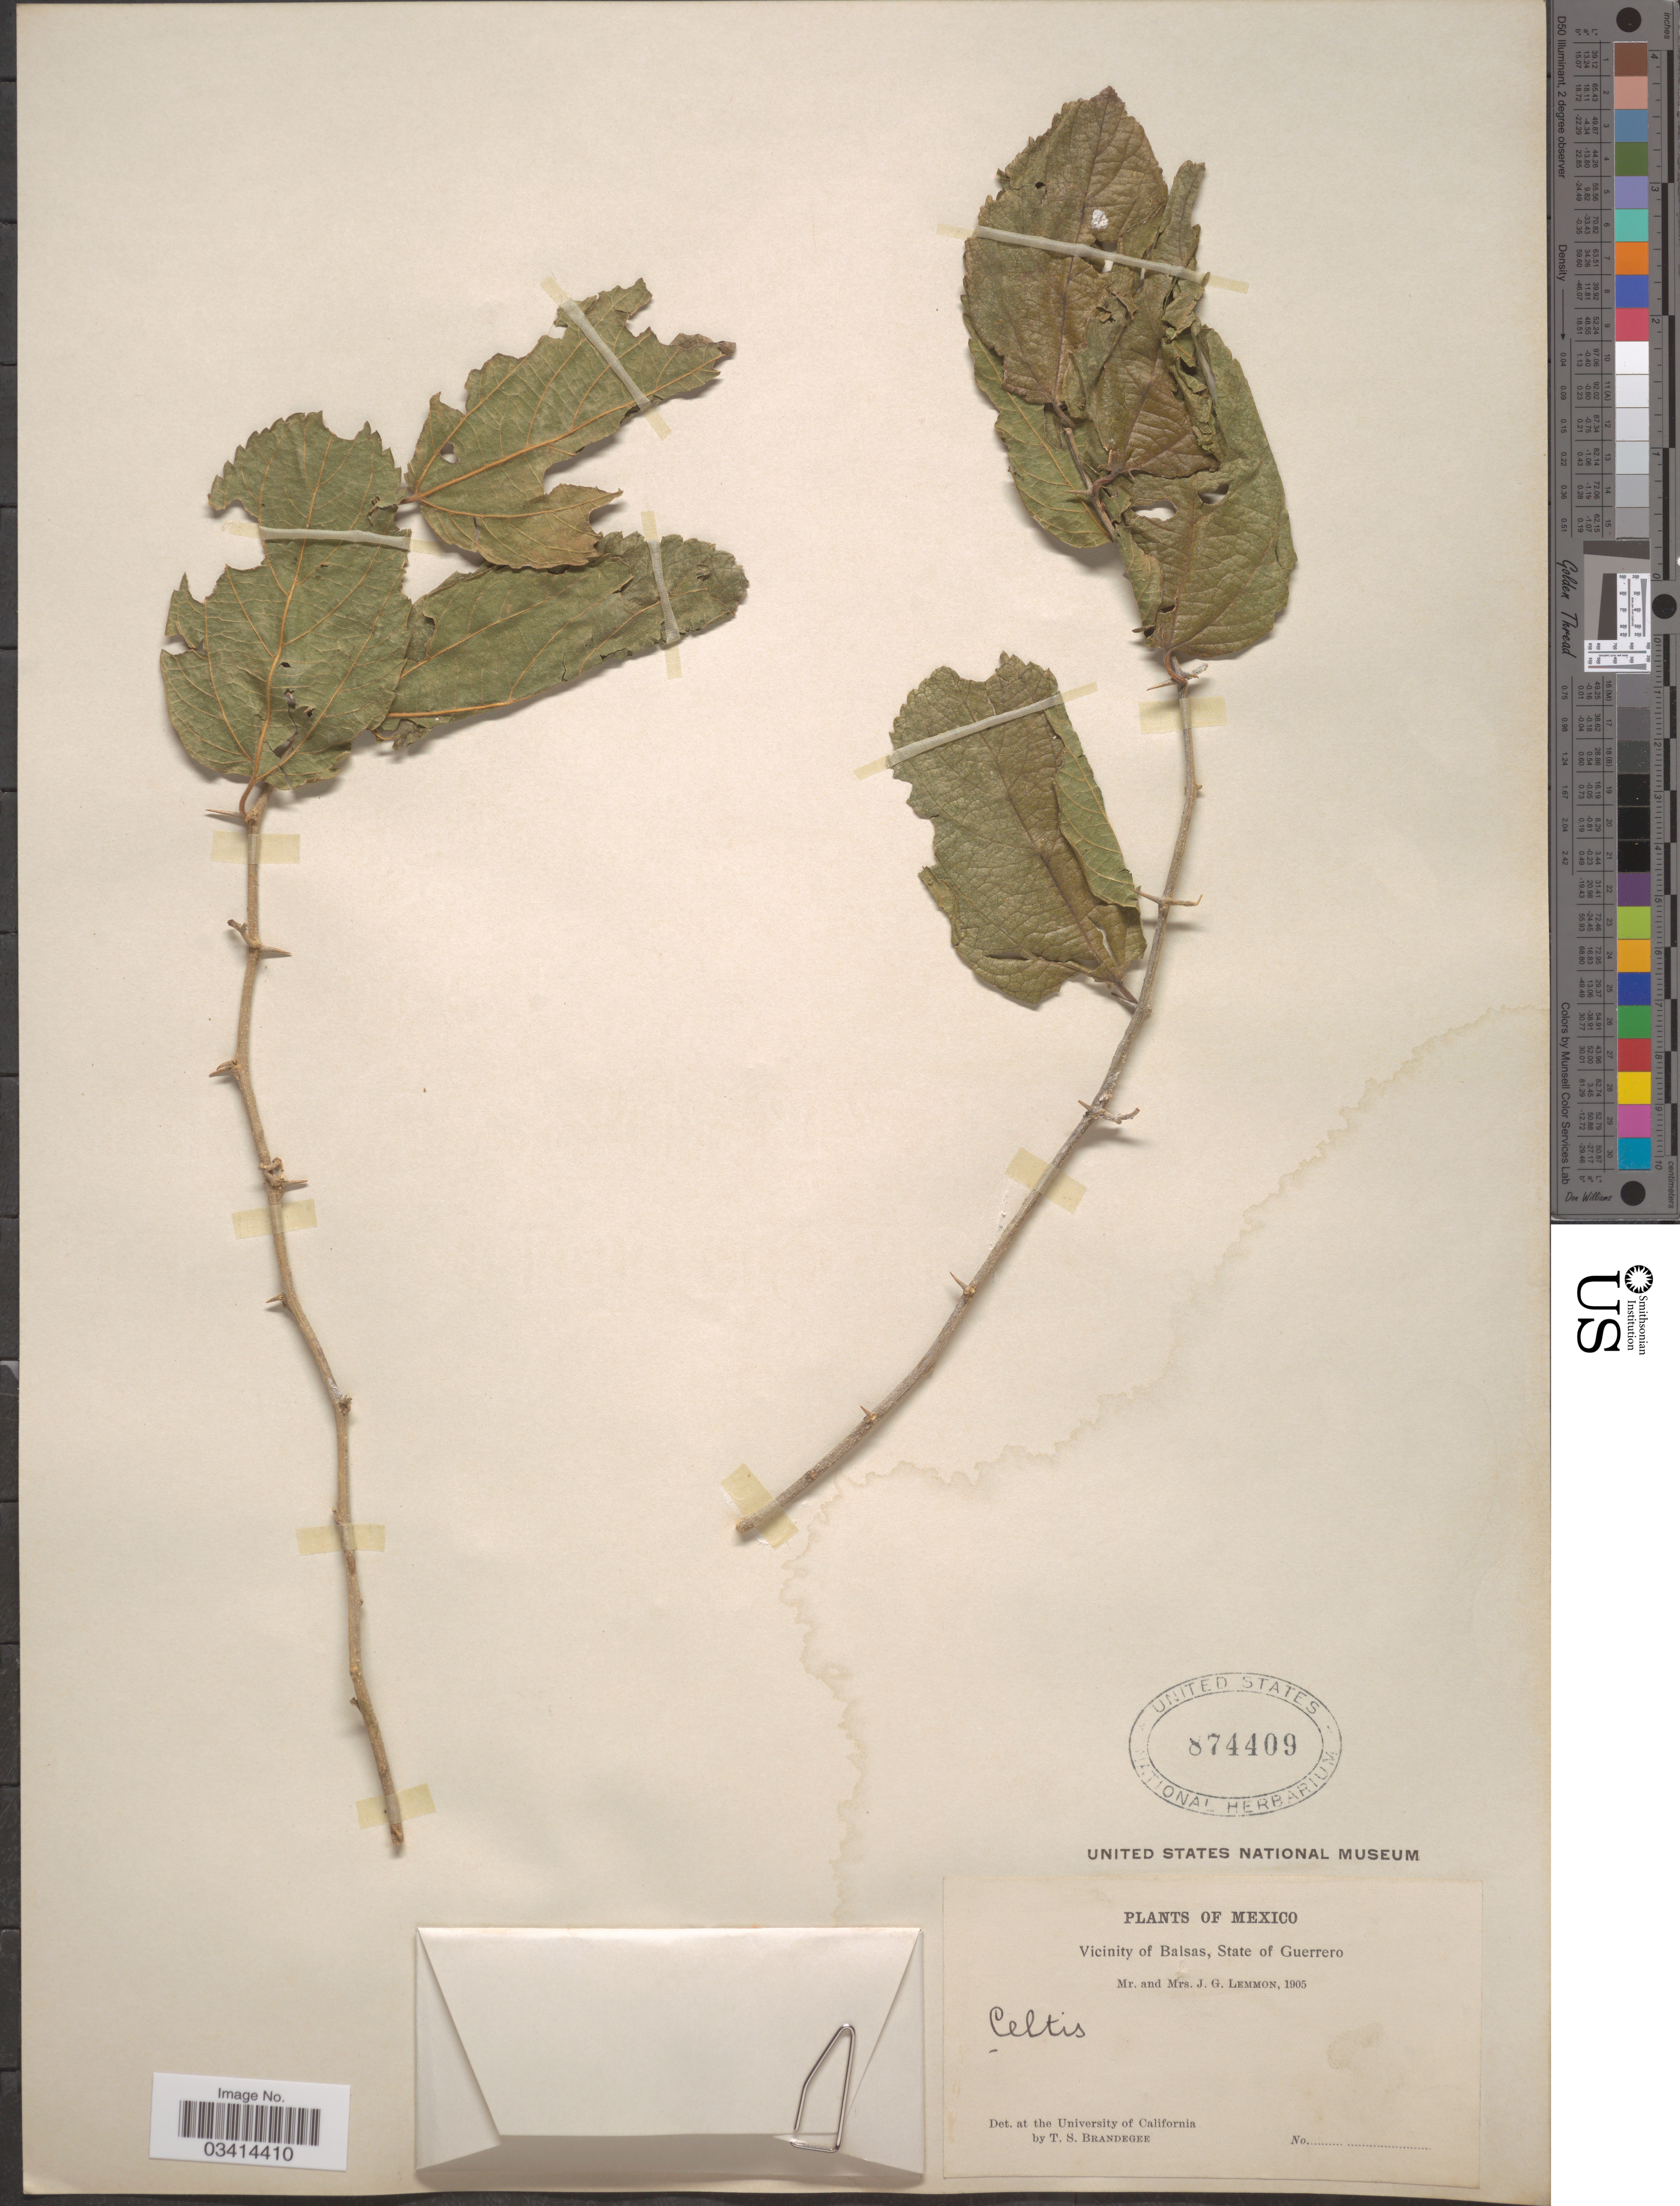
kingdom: Plantae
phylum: Tracheophyta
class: Magnoliopsida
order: Rosales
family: Cannabaceae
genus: Celtis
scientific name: Celtis iguanaea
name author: (Jacq.) Sarg.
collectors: J. Lemmon & Mrs. J. G. Lemmon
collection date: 1905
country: Mexico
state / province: Guerrero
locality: Vicinity of Balsas.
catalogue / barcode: US 874409